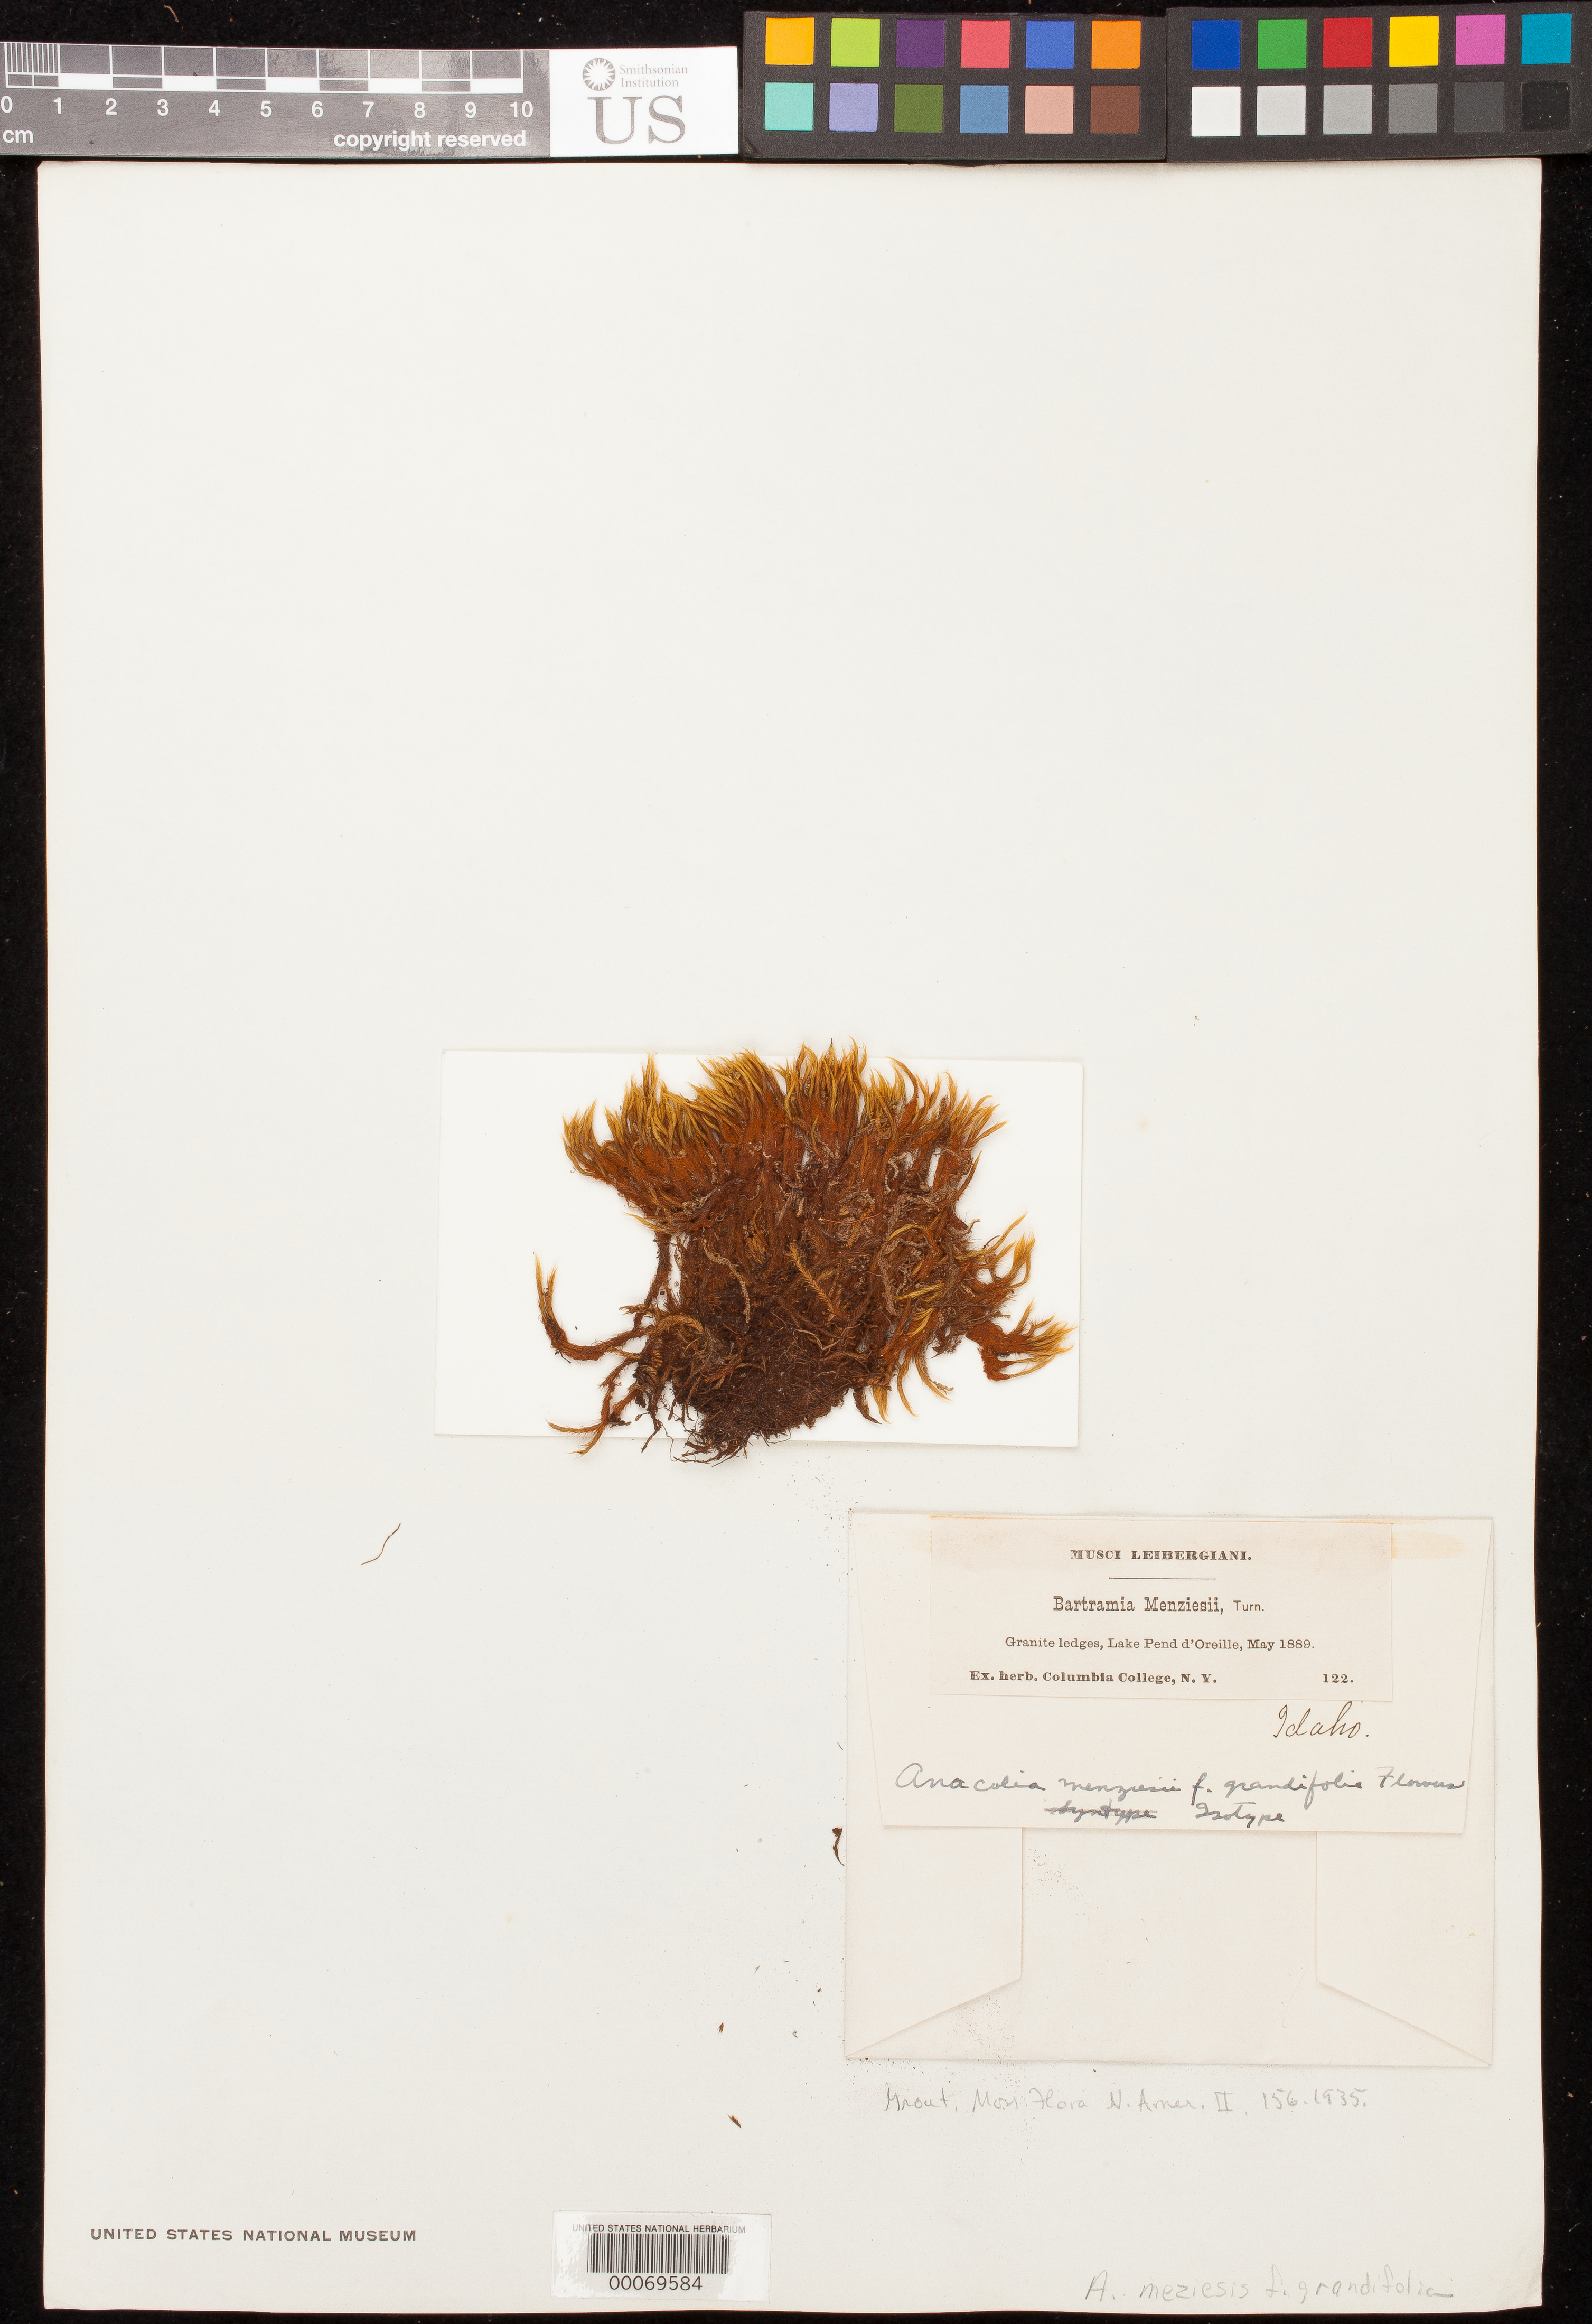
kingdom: Plantae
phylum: Bryophyta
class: Bryopsida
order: Bartramiales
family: Bartramiaceae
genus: Anacolia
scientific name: Anacolia menziesii f. grandifolia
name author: Flowers & Grout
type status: Isotype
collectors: J. Leiberg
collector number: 122 Columbia College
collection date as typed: May 1889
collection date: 1889-05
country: United States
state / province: Idaho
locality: Lake Pend d'Oreille.